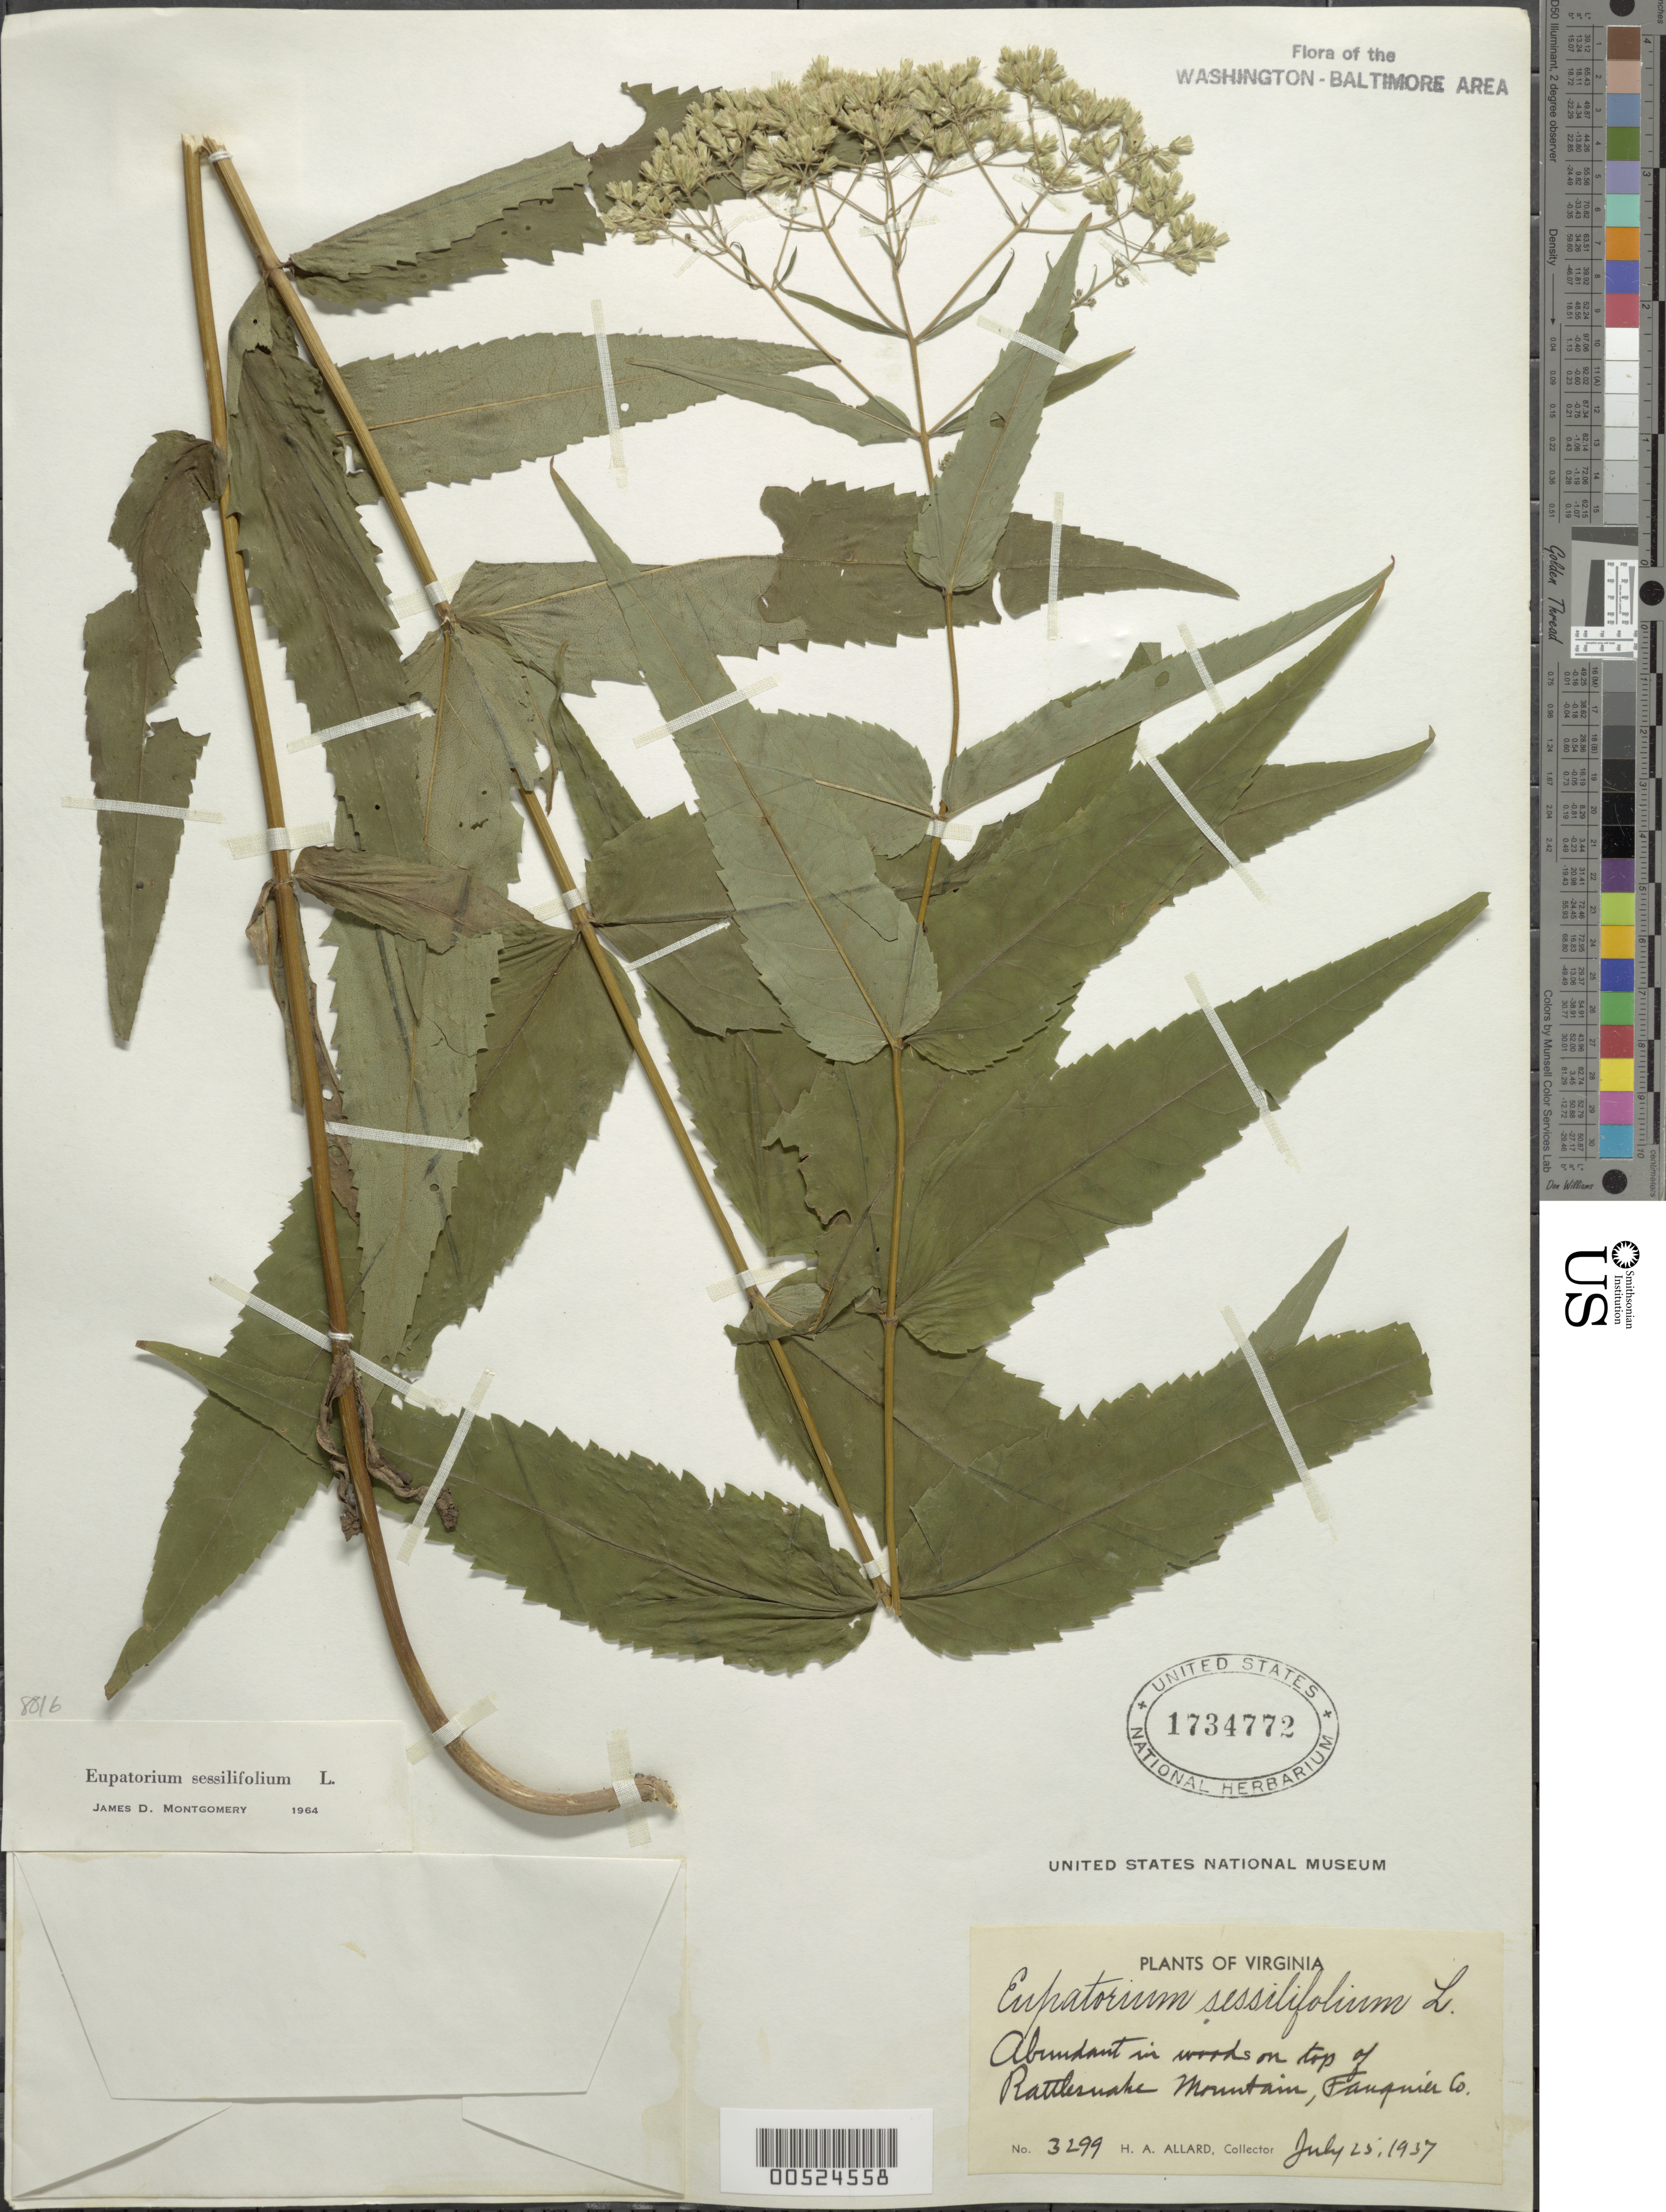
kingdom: Plantae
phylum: Tracheophyta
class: Magnoliopsida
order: Asterales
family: Asteraceae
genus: Eupatorium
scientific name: Eupatorium sessilifolium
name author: L.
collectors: H. A. Allard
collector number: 3299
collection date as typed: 25 Jul 1937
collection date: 1937-07-25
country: United States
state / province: Virginia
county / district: Fauquier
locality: Rattlesnake Mt.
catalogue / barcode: US 1734772